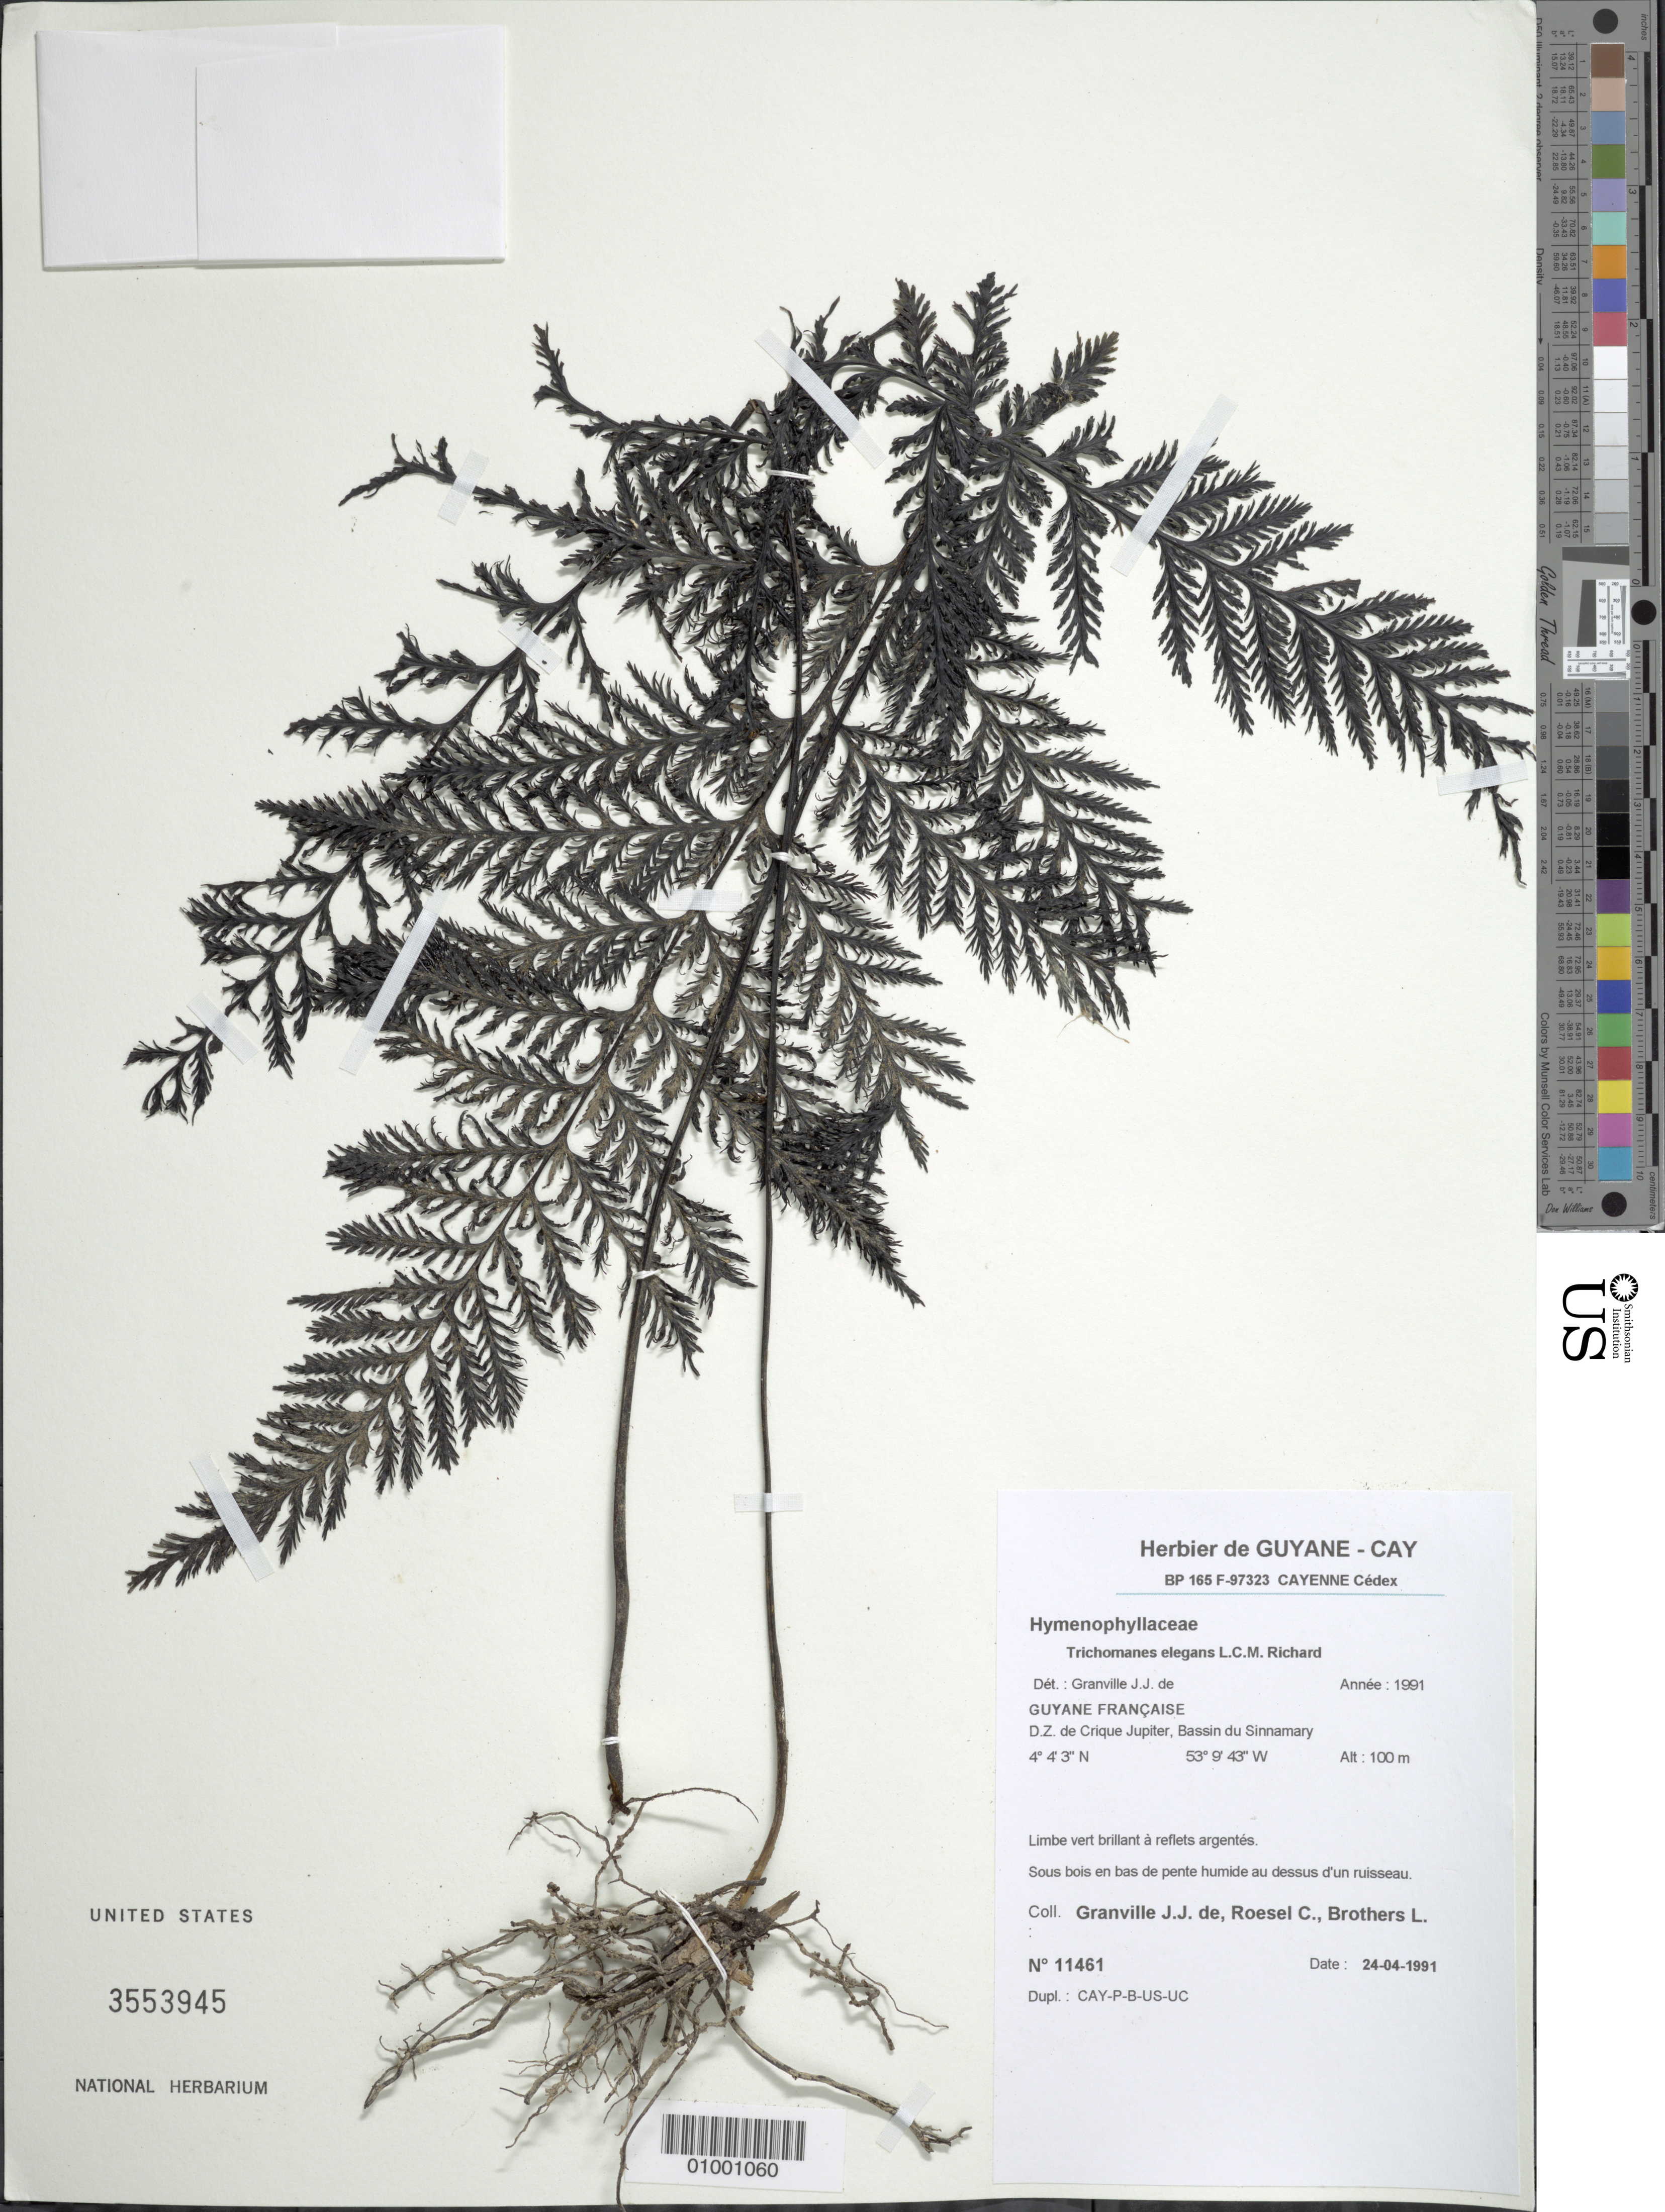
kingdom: Plantae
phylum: Tracheophyta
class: Polypodiopsida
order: Hymenophyllales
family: Hymenophyllaceae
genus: Trichomanes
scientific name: Trichomanes elegans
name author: Rich.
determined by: Granville, J. J. de, (CAY), Institut de Recherche pour le Developpement (IRD) (FRENCH GUIANA)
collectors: J.-J. de Granville, C. S. Roesel & L. Brothers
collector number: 11461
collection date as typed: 24-Apr-91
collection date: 1991-04-24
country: French Guiana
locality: D.Z. de Crique Jupiter, Bassin du Sinnamary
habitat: Sous bois en bas de pente humide au dessus d'un ruisseau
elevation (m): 100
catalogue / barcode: US 3553945